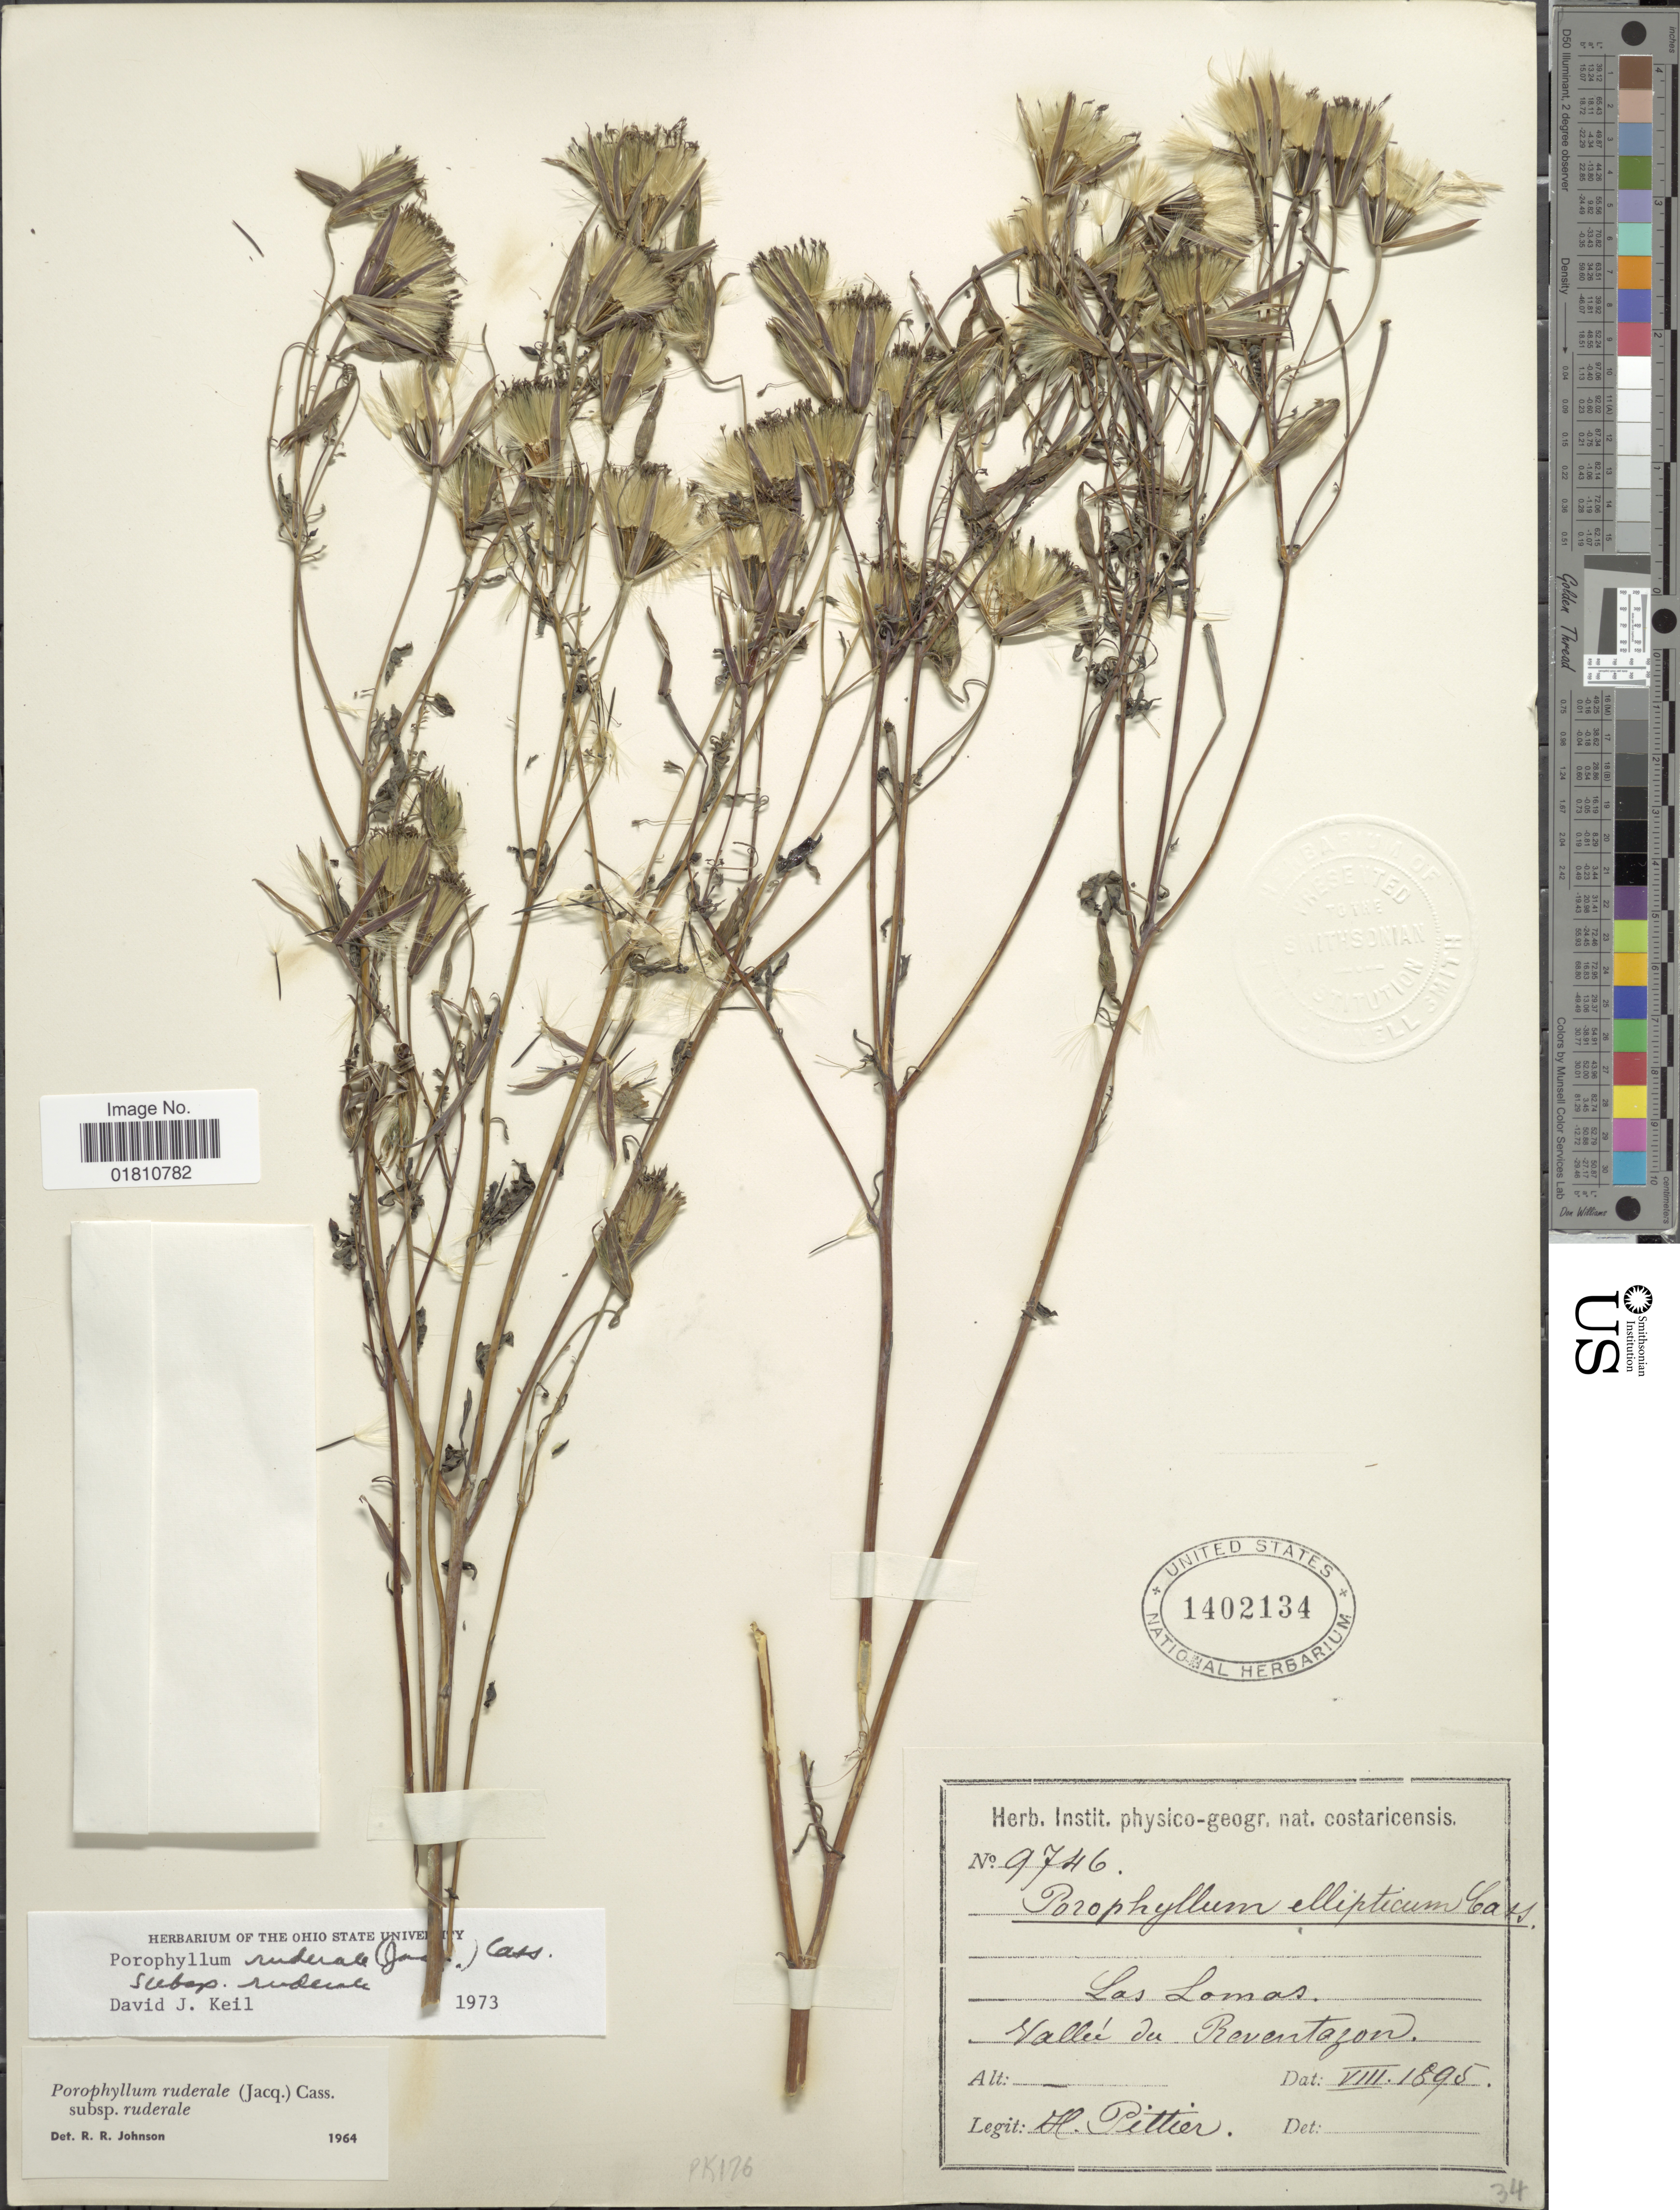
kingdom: Plantae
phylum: Tracheophyta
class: Magnoliopsida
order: Asterales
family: Asteraceae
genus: Porophyllum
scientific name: Porophyllum ruderale subsp. macrocephalum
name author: (DC.) R.R. Johnson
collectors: H. F. Pittier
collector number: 9746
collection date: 1895-08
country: Costa Rica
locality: Las Lomas, Vallee du Reventazón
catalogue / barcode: US 1402134